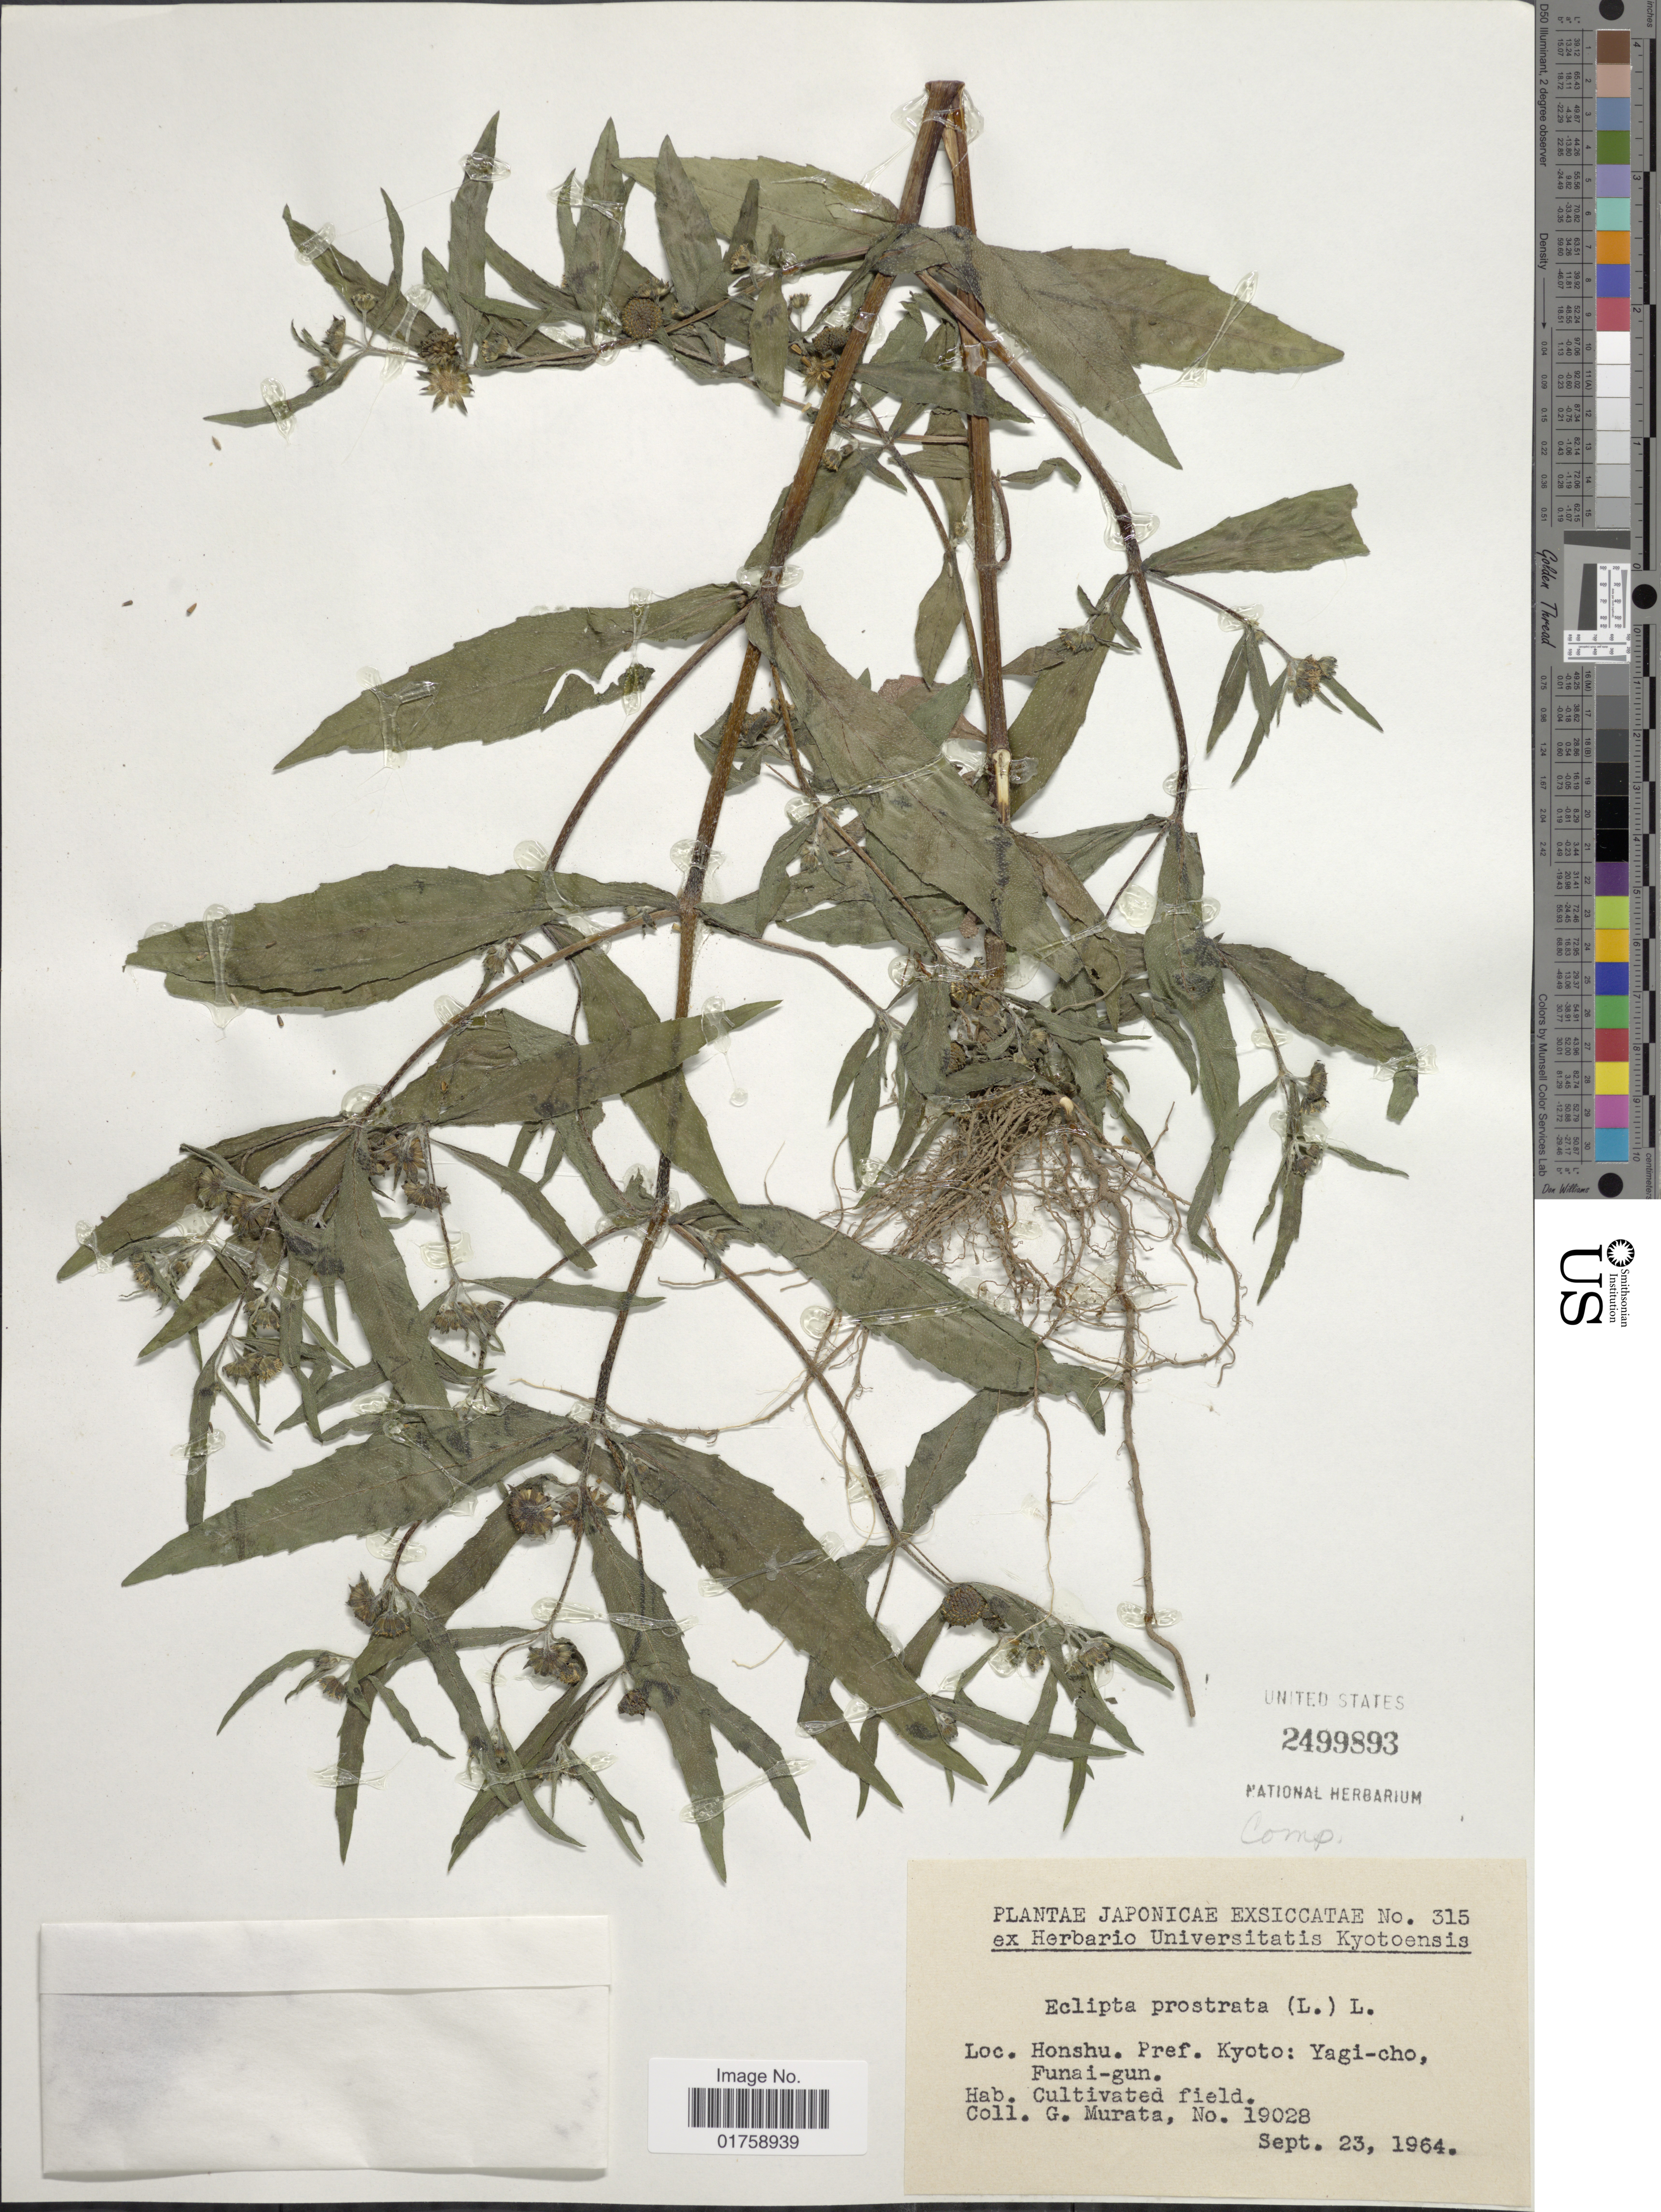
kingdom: Plantae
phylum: Tracheophyta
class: Magnoliopsida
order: Asterales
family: Asteraceae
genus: Eclipta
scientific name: Eclipta prostrata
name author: (L.) L.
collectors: G. Murata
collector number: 19028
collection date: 1964-09-23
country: Japan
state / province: Kyoto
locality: Honshu. Pref. Kyoto: Yagi-cho, Funai-gun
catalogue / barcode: US 2499893